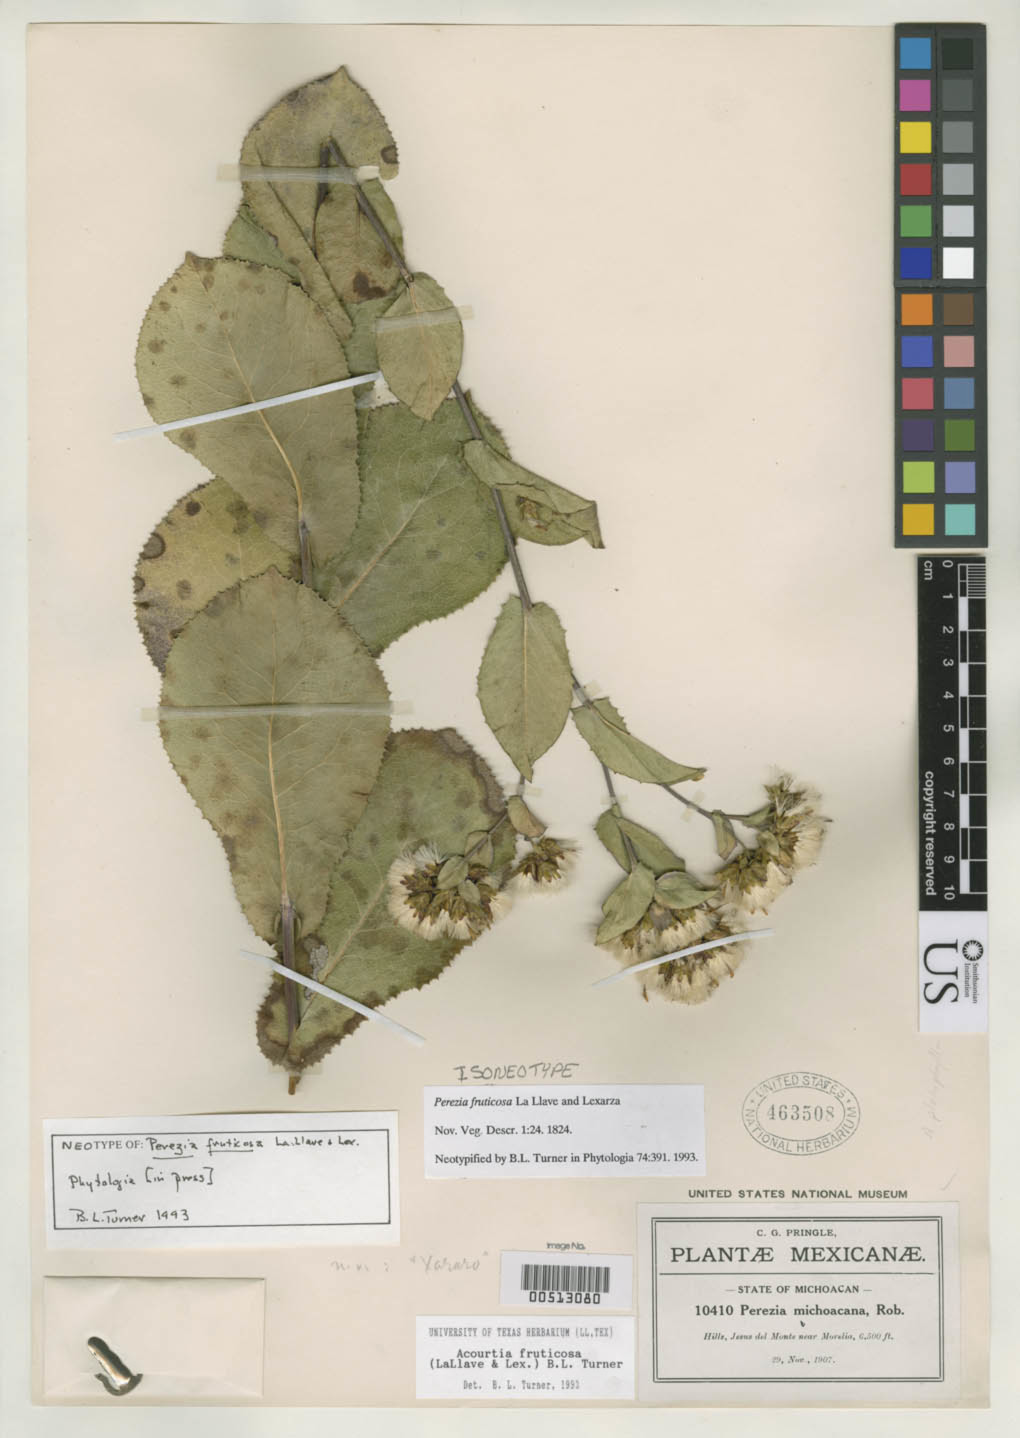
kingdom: Plantae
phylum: Tracheophyta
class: Magnoliopsida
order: Asterales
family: Asteraceae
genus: Perezia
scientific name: Perezia fruticosa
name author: La Llave & Lex.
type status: Isoneotype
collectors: C. G. Pringle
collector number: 10410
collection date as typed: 29 Nov 1907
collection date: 1907-11-29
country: Mexico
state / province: Michoacán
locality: Hills, Jesus del Monte near Morelia.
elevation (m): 1981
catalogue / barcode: US 463508